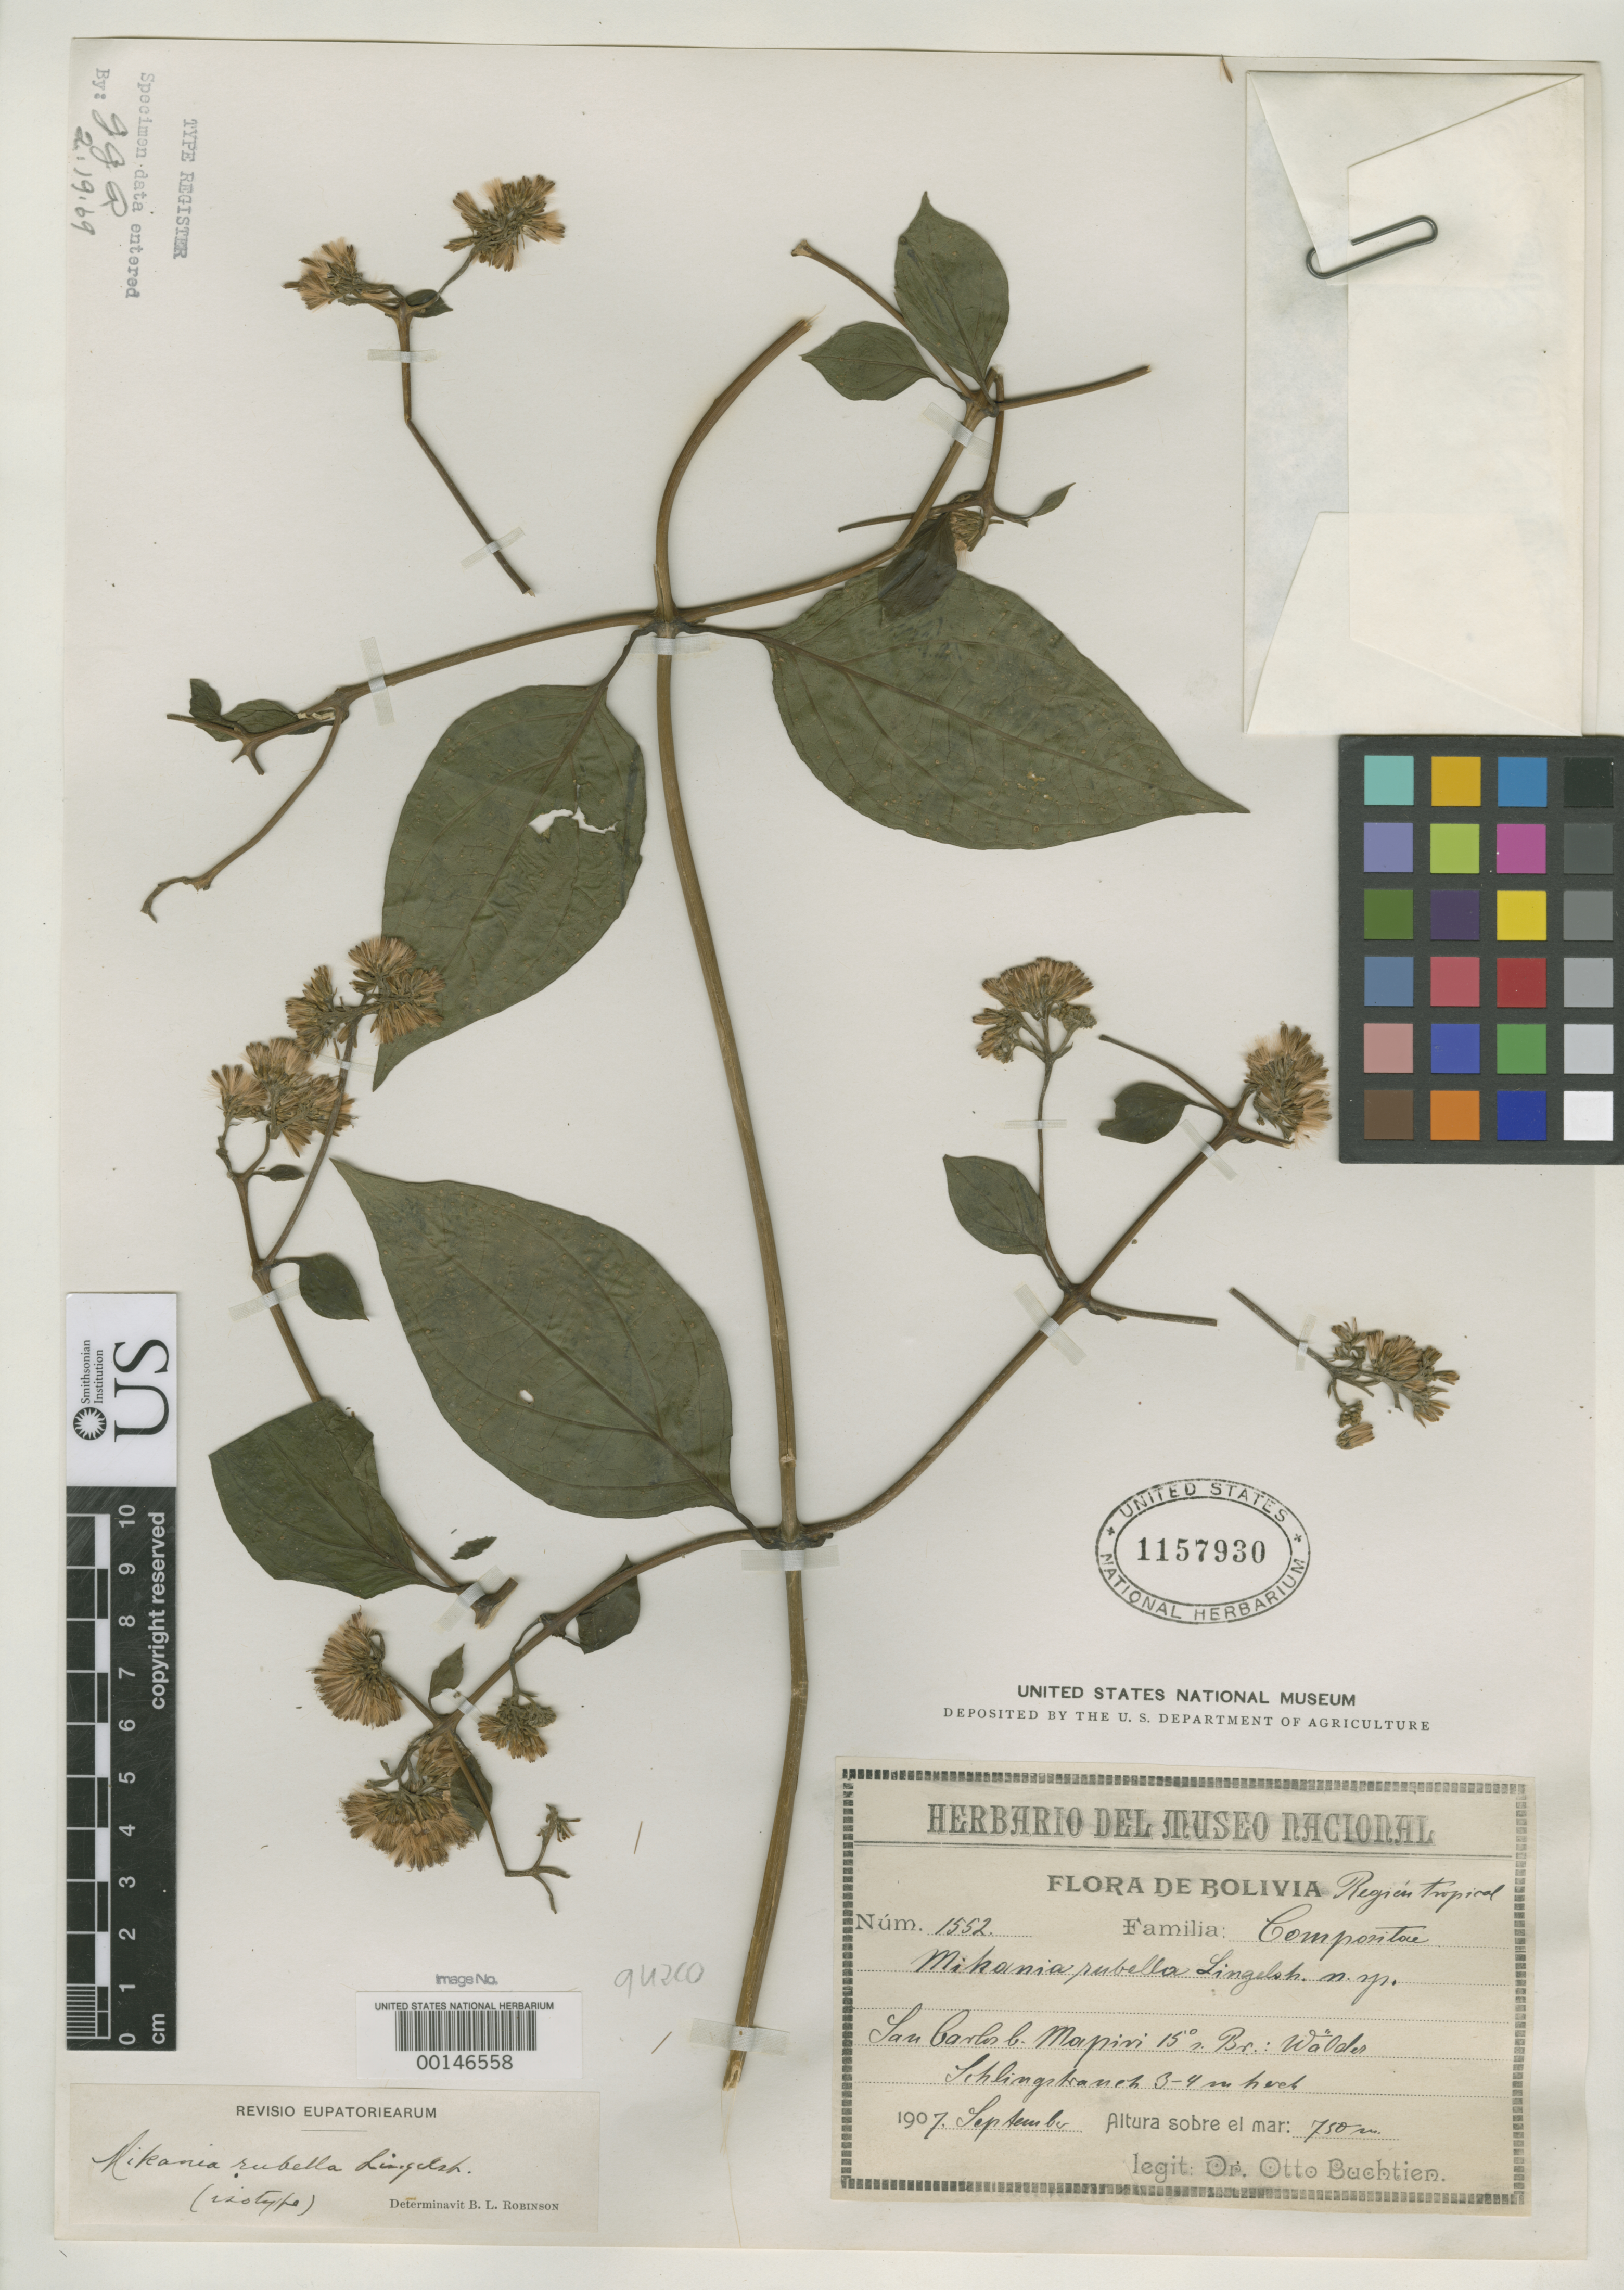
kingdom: Plantae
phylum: Tracheophyta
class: Magnoliopsida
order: Asterales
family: Asteraceae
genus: Mikania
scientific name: Mikania rubella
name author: Lingelsh.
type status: Isotype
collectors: O. Buchtien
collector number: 1552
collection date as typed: Sep 1907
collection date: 1907-09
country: Bolivia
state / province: La Paz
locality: San Carlos.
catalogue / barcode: US 1157930